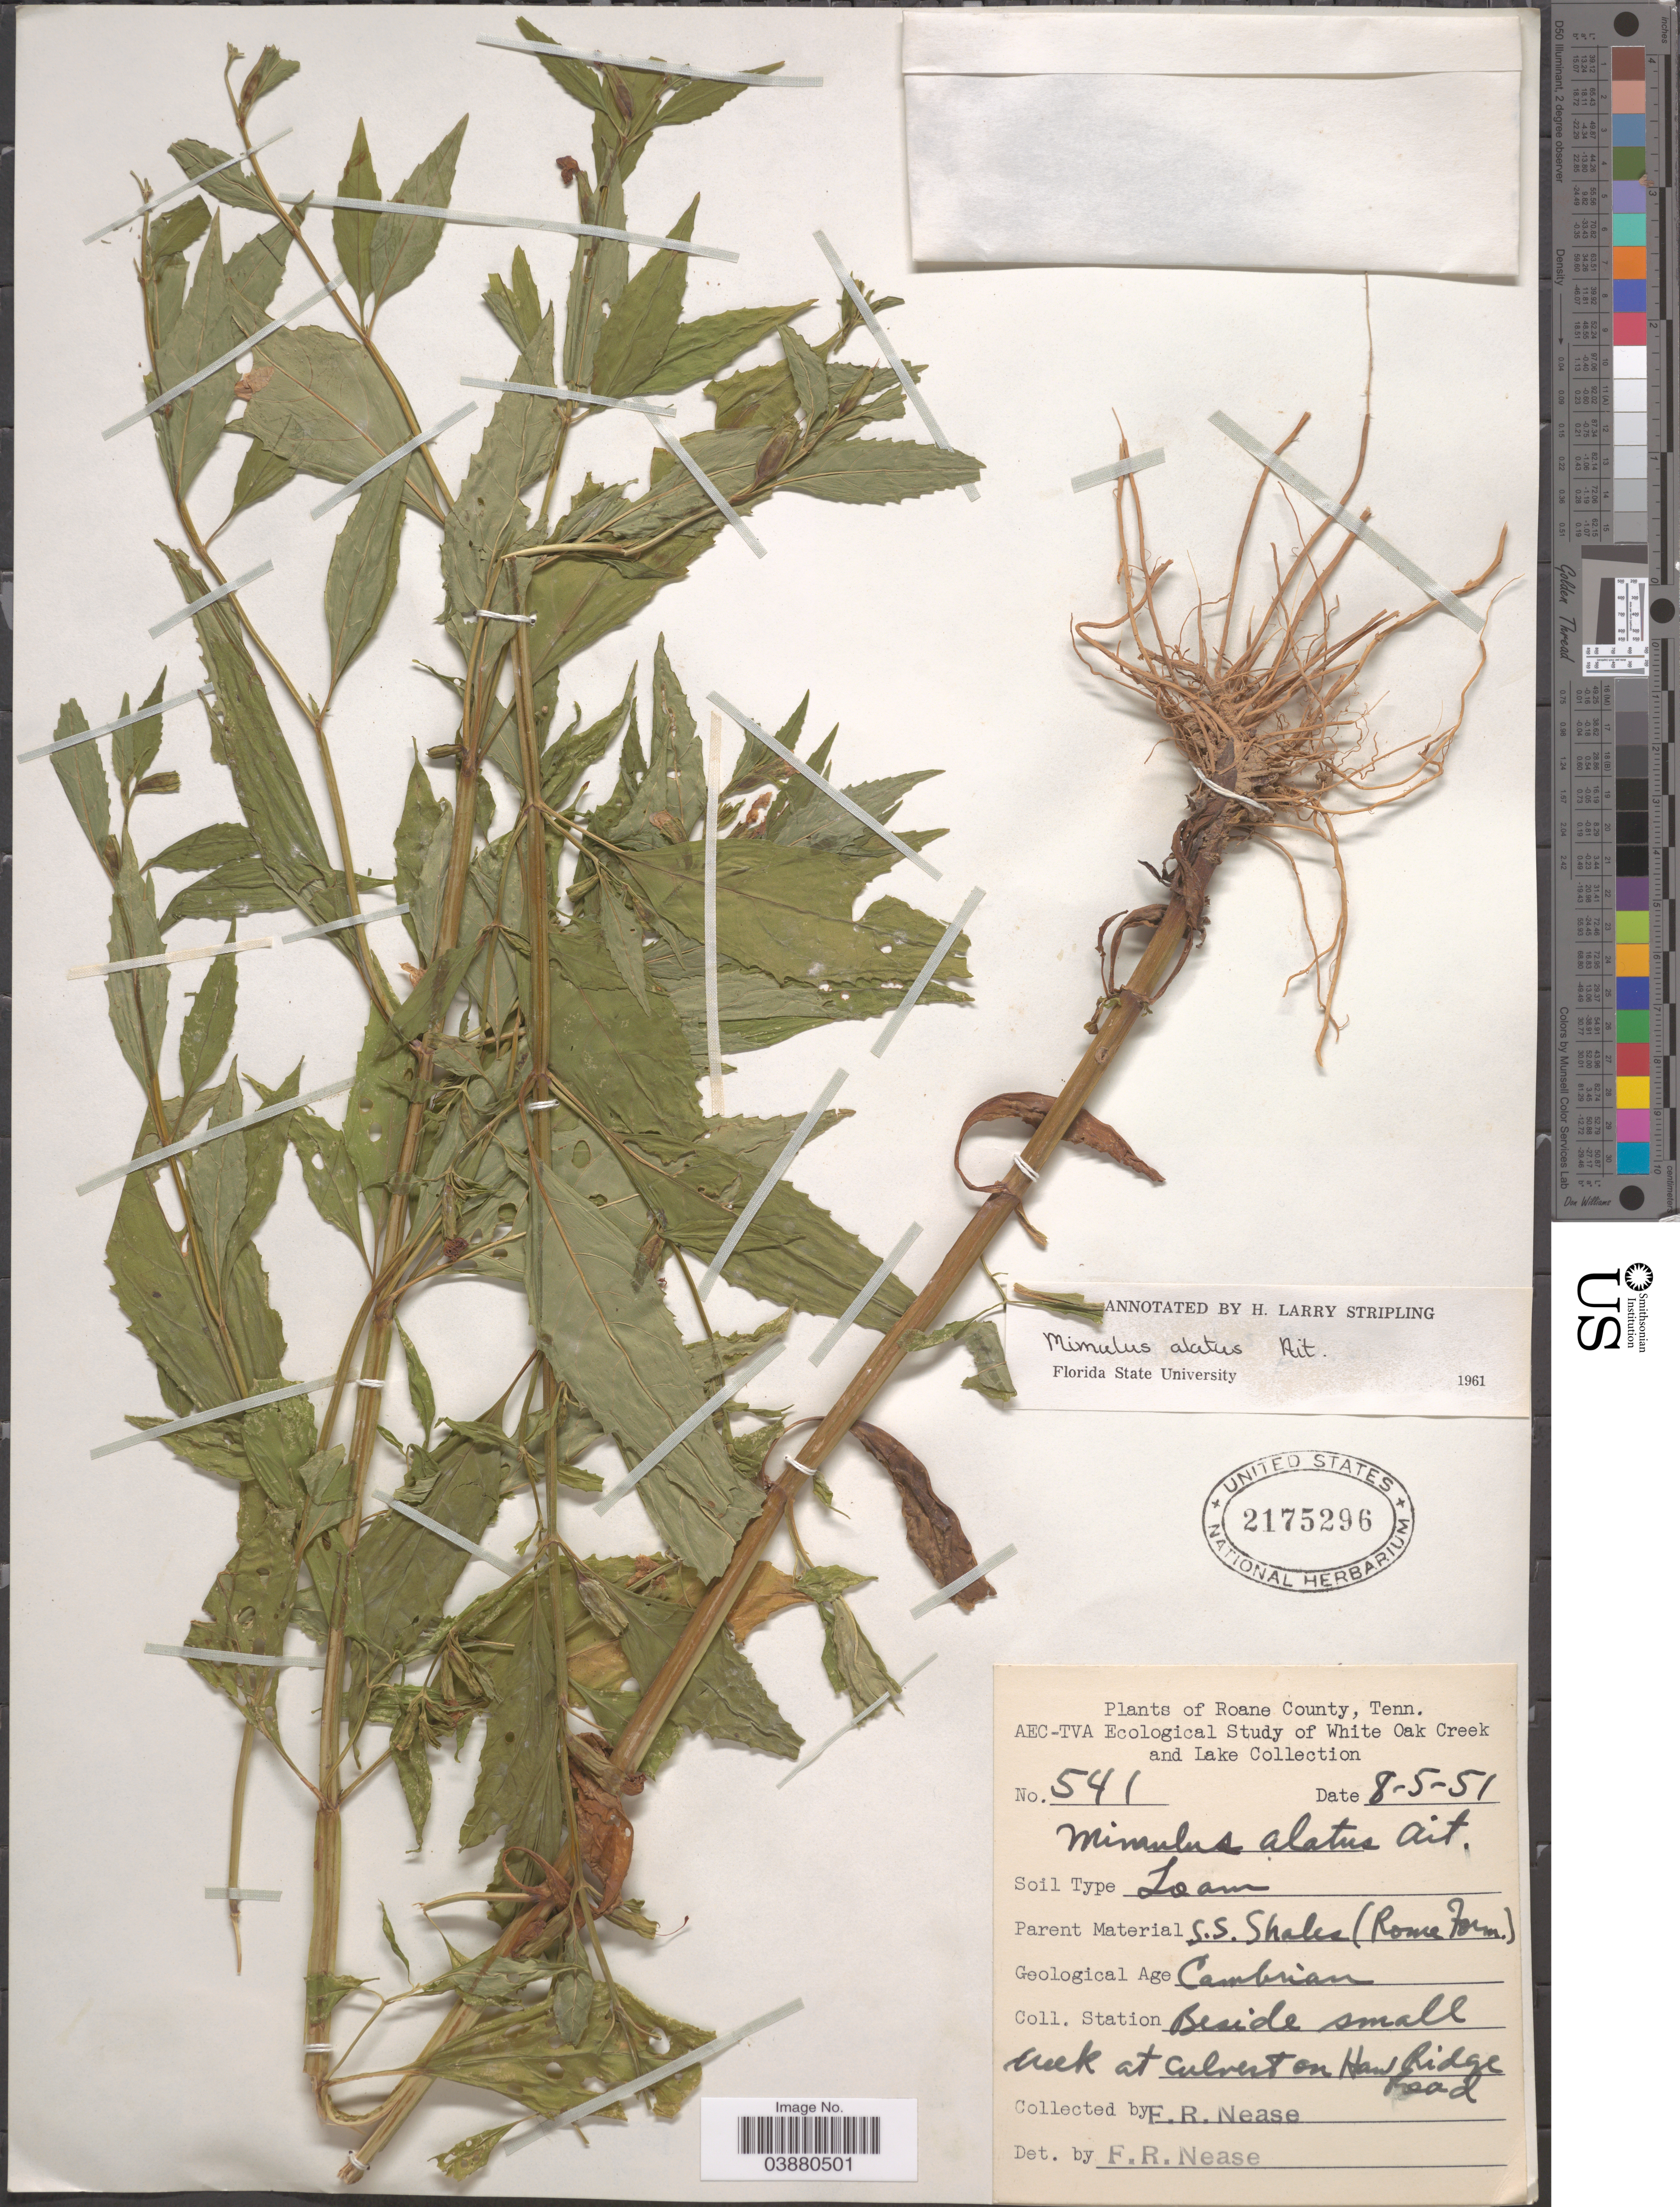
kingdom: Plantae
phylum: Tracheophyta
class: Magnoliopsida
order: Lamiales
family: Phrymaceae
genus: Mimulus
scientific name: Mimulus alatus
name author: Aiton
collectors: F. Nease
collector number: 541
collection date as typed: Transcribed d/m/y: 5/8/51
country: United States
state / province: Tennessee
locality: Roane County. Beside small creek at culvert on aw Ridge Road.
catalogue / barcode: US 2175296